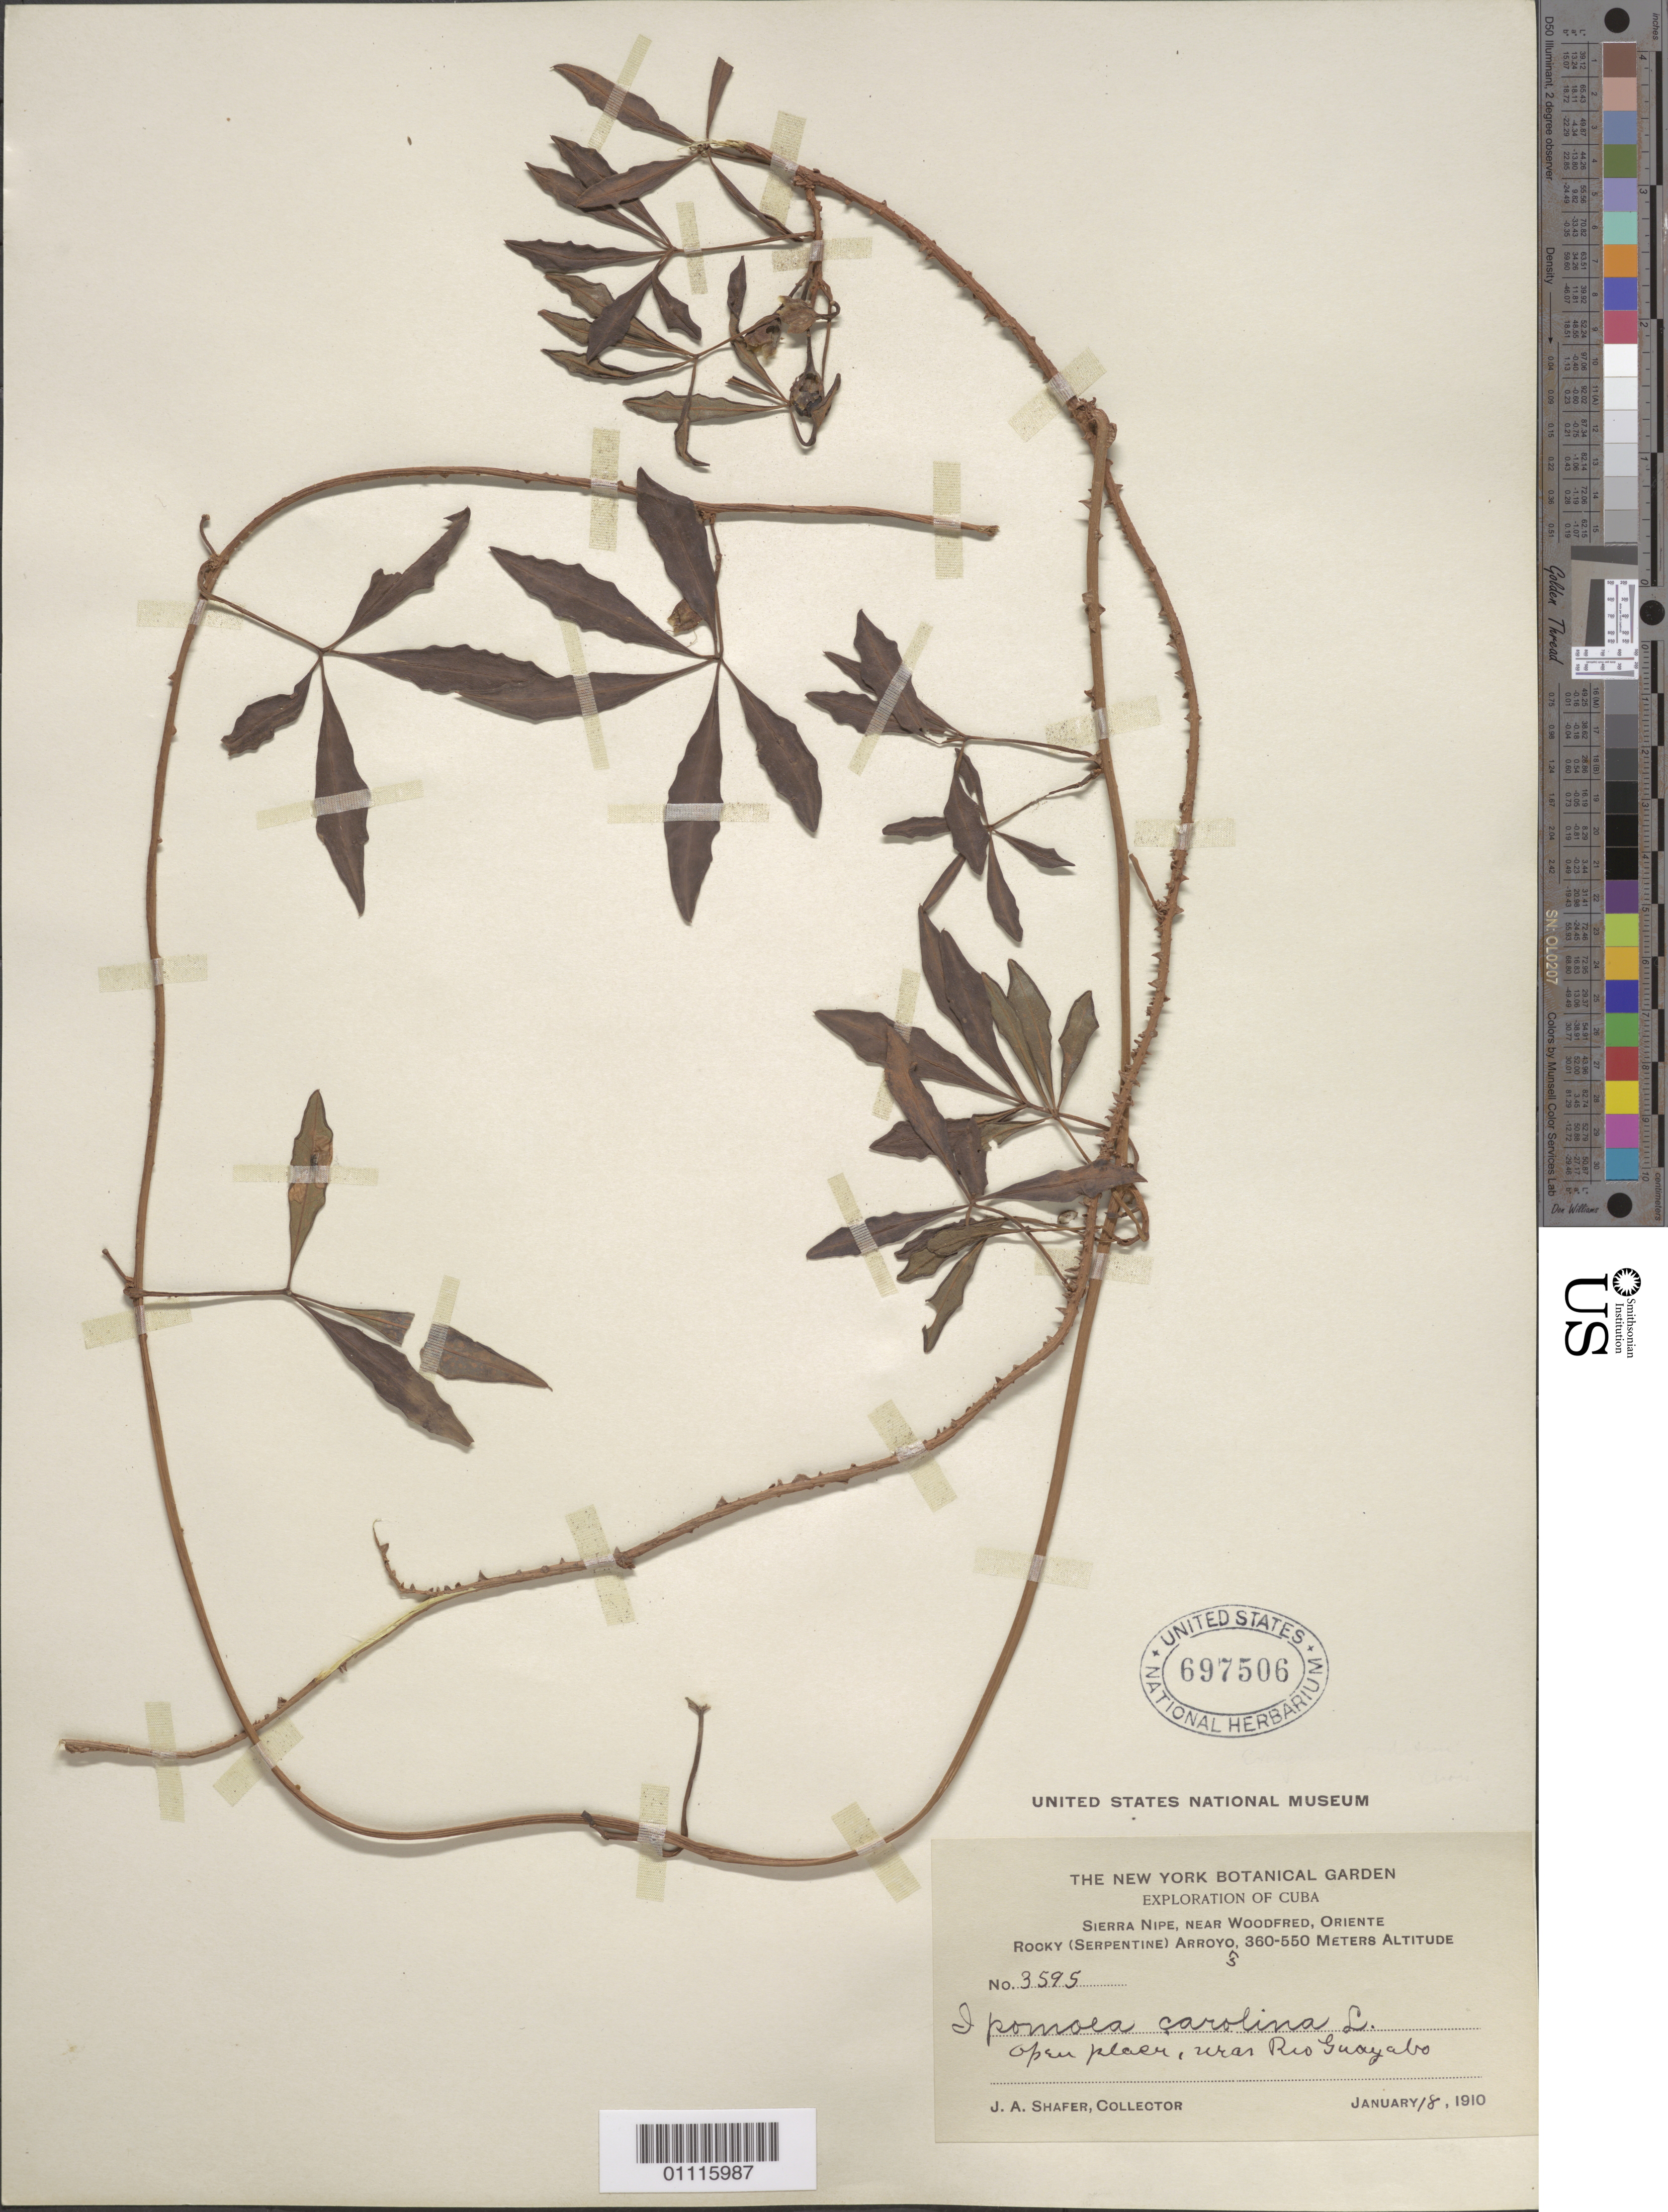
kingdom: Plantae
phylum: Tracheophyta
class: Magnoliopsida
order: Solanales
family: Convolvulaceae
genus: Ipomoea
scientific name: Ipomoea carolina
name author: L.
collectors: J. A. Shafer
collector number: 3595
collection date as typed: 18 Jan 1910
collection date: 1910-01-18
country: Cuba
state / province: Holguín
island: Cuba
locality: Sierra Nipe, near Woodfred Rocky (serpentine) Arroyo Open place, near Rio Guayabe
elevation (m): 360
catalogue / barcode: US 697506